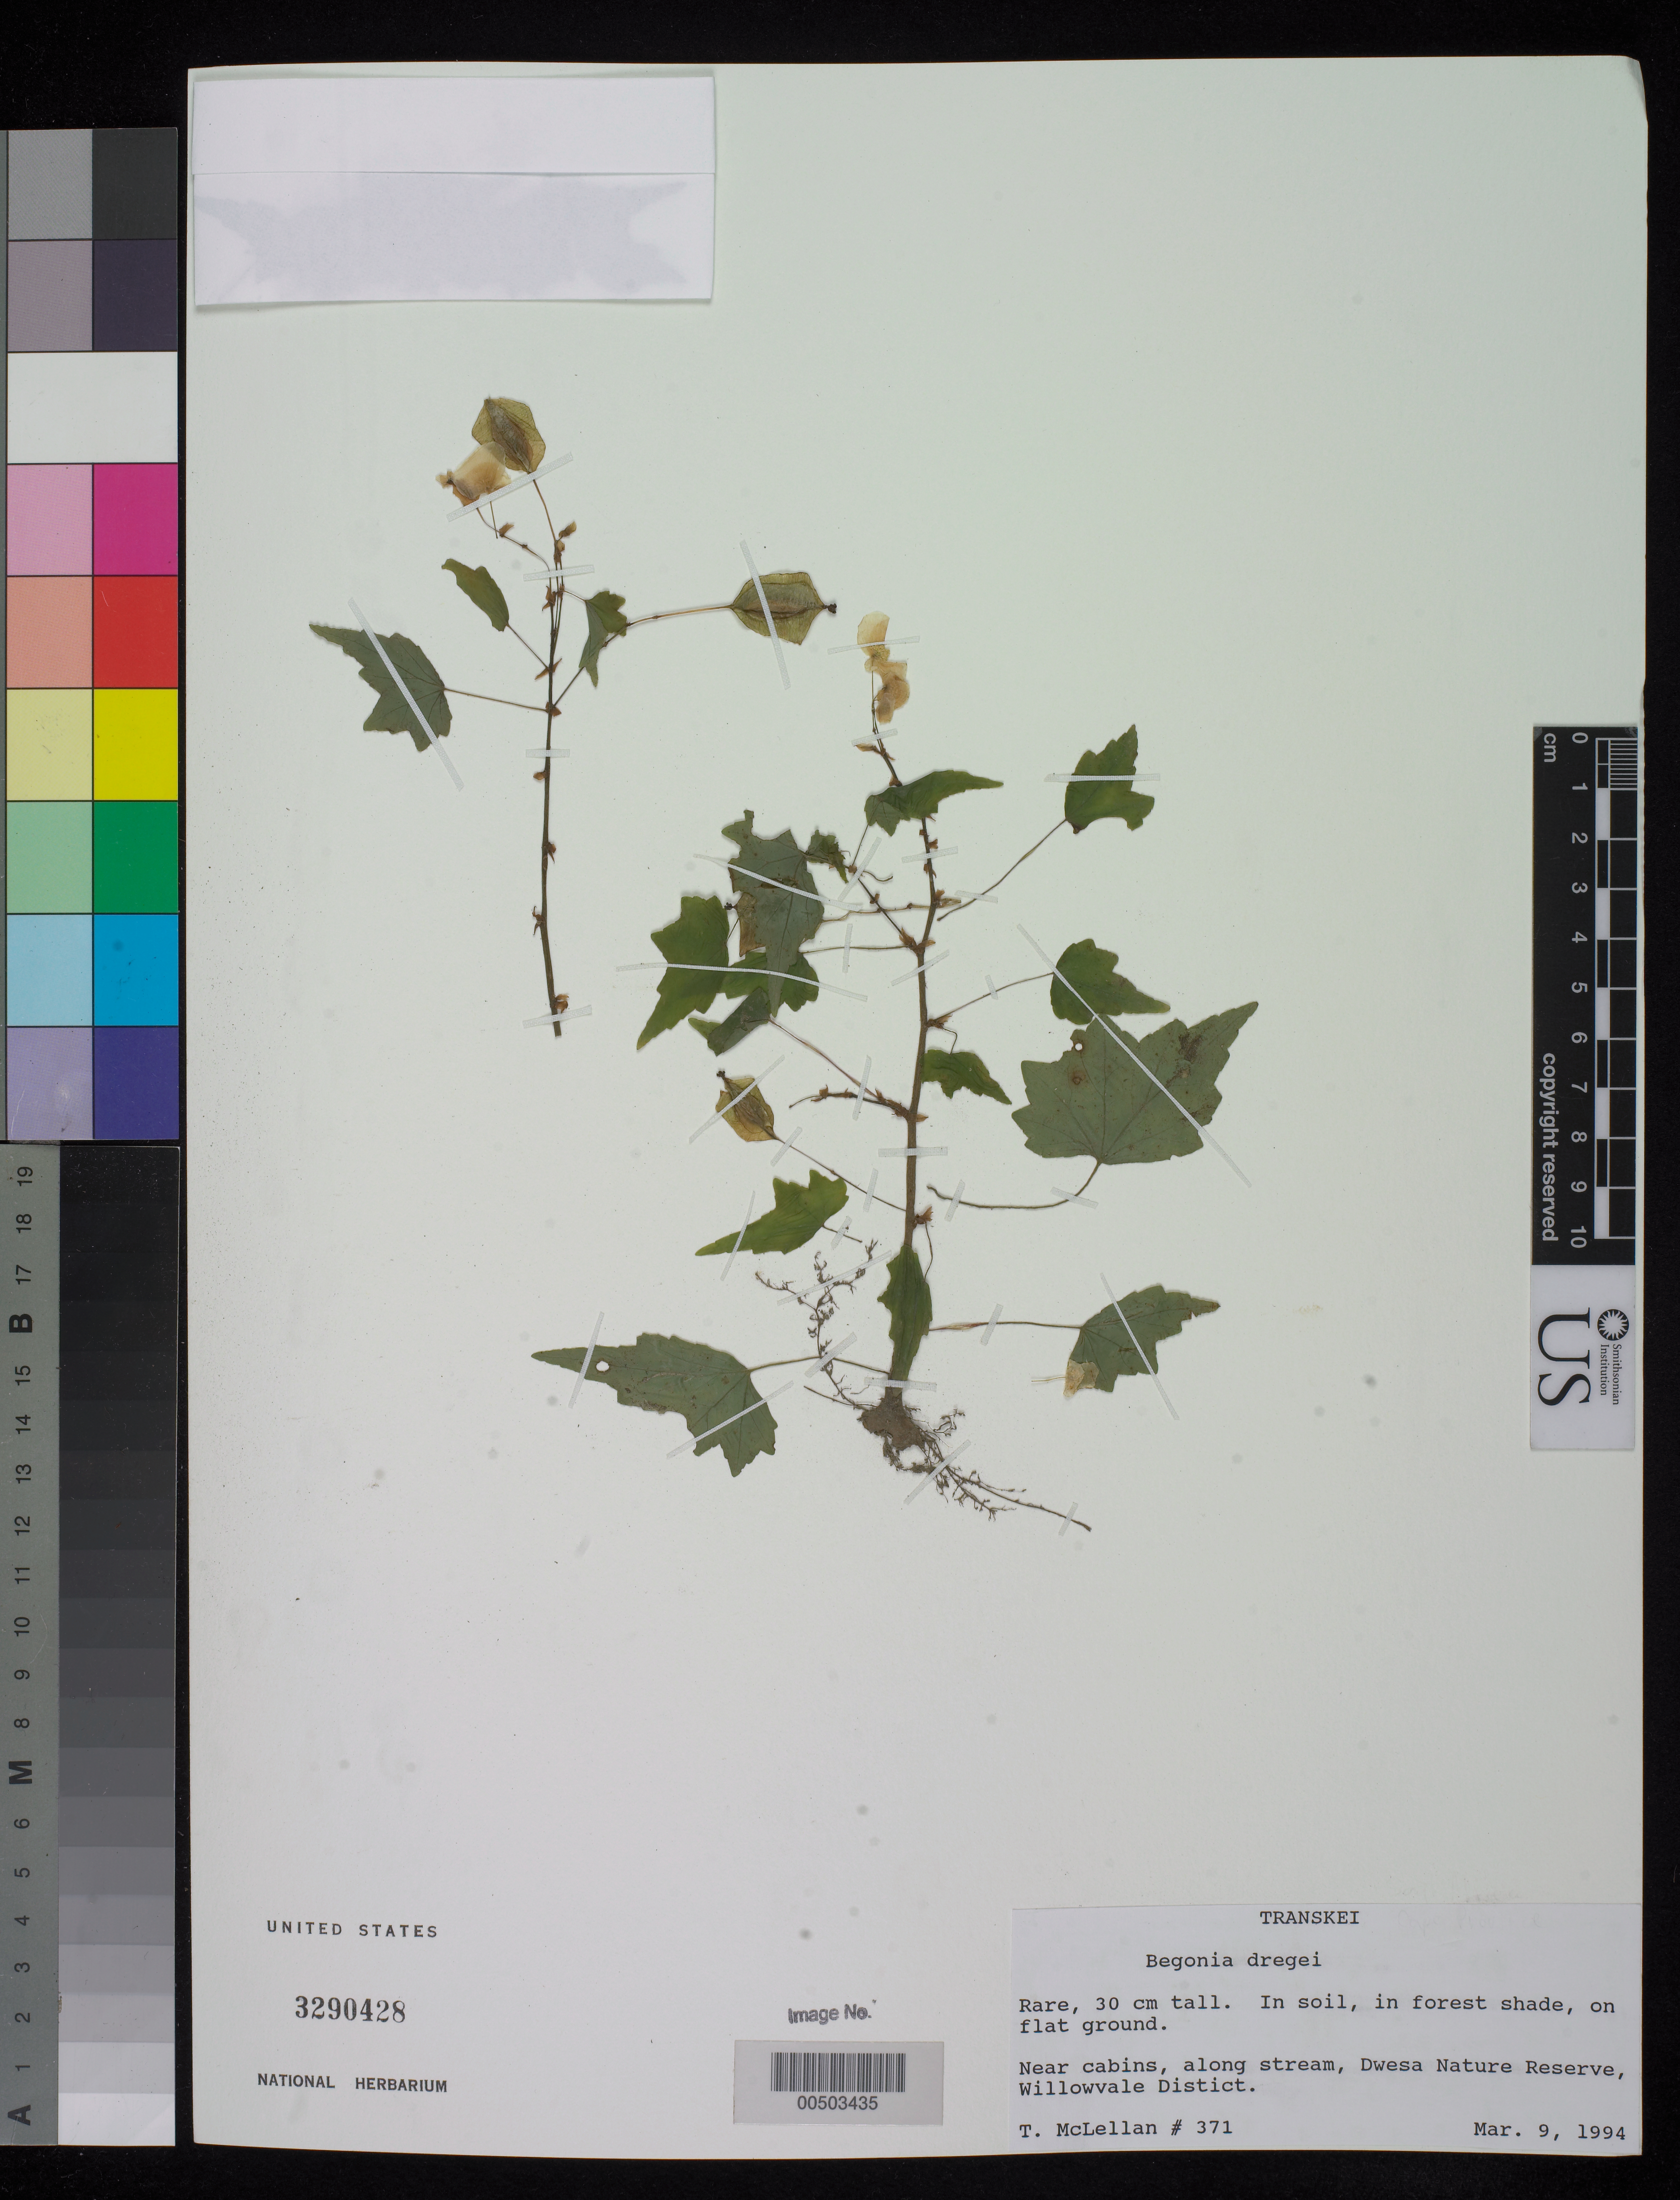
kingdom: Plantae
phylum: Tracheophyta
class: Magnoliopsida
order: Cucurbitales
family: Begoniaceae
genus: Begonia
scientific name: Begonia dregei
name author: Otto & D. Dietr.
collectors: T. Mclellan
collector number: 371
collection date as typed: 09 Mar 1994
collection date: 1994-03-09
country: South Africa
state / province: Eastern Cape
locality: Transkei, dwesa nature reserve, willowvale dist.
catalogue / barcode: US 3290428